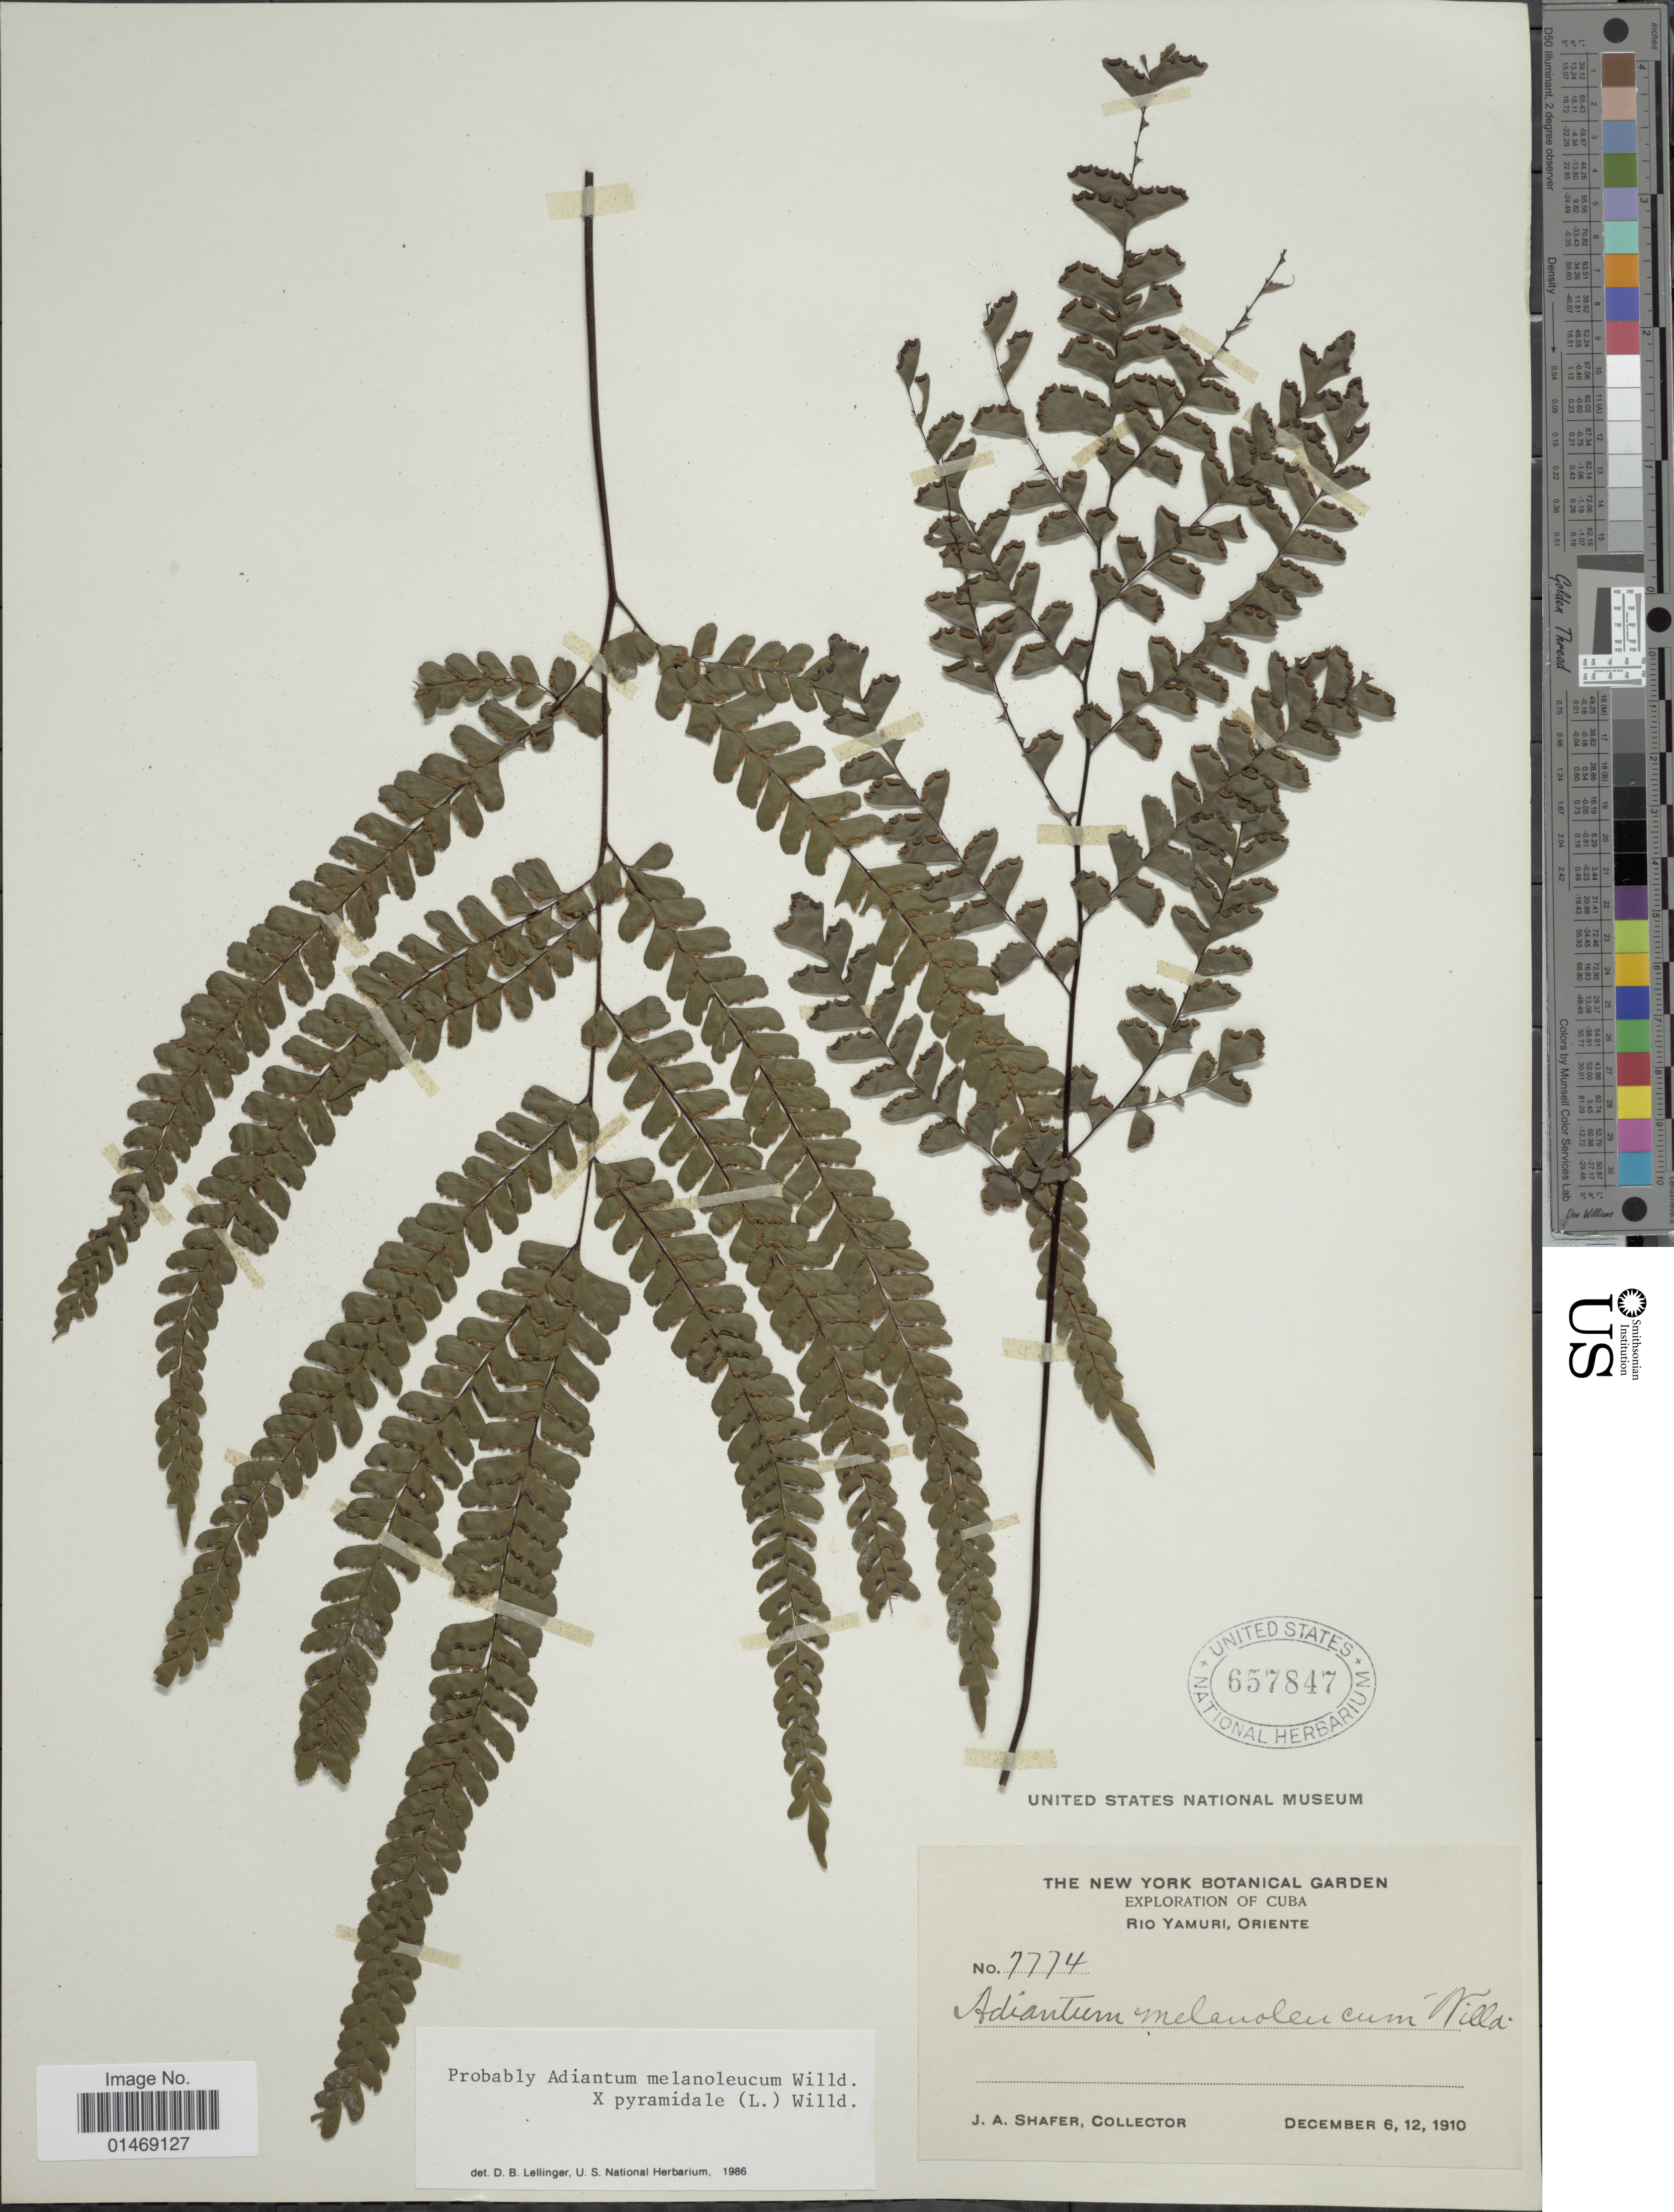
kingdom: Plantae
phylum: Tracheophyta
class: Polypodiopsida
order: Polypodiales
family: Pteridaceae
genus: Adiantum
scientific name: Adiantum melanoleucum x A. pyramidale (L.) Willd.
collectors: J. A. Shafer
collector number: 7774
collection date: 1910-12-06/1910-12-12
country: Cuba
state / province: Oriente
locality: Rio Yamuri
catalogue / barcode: US 657847